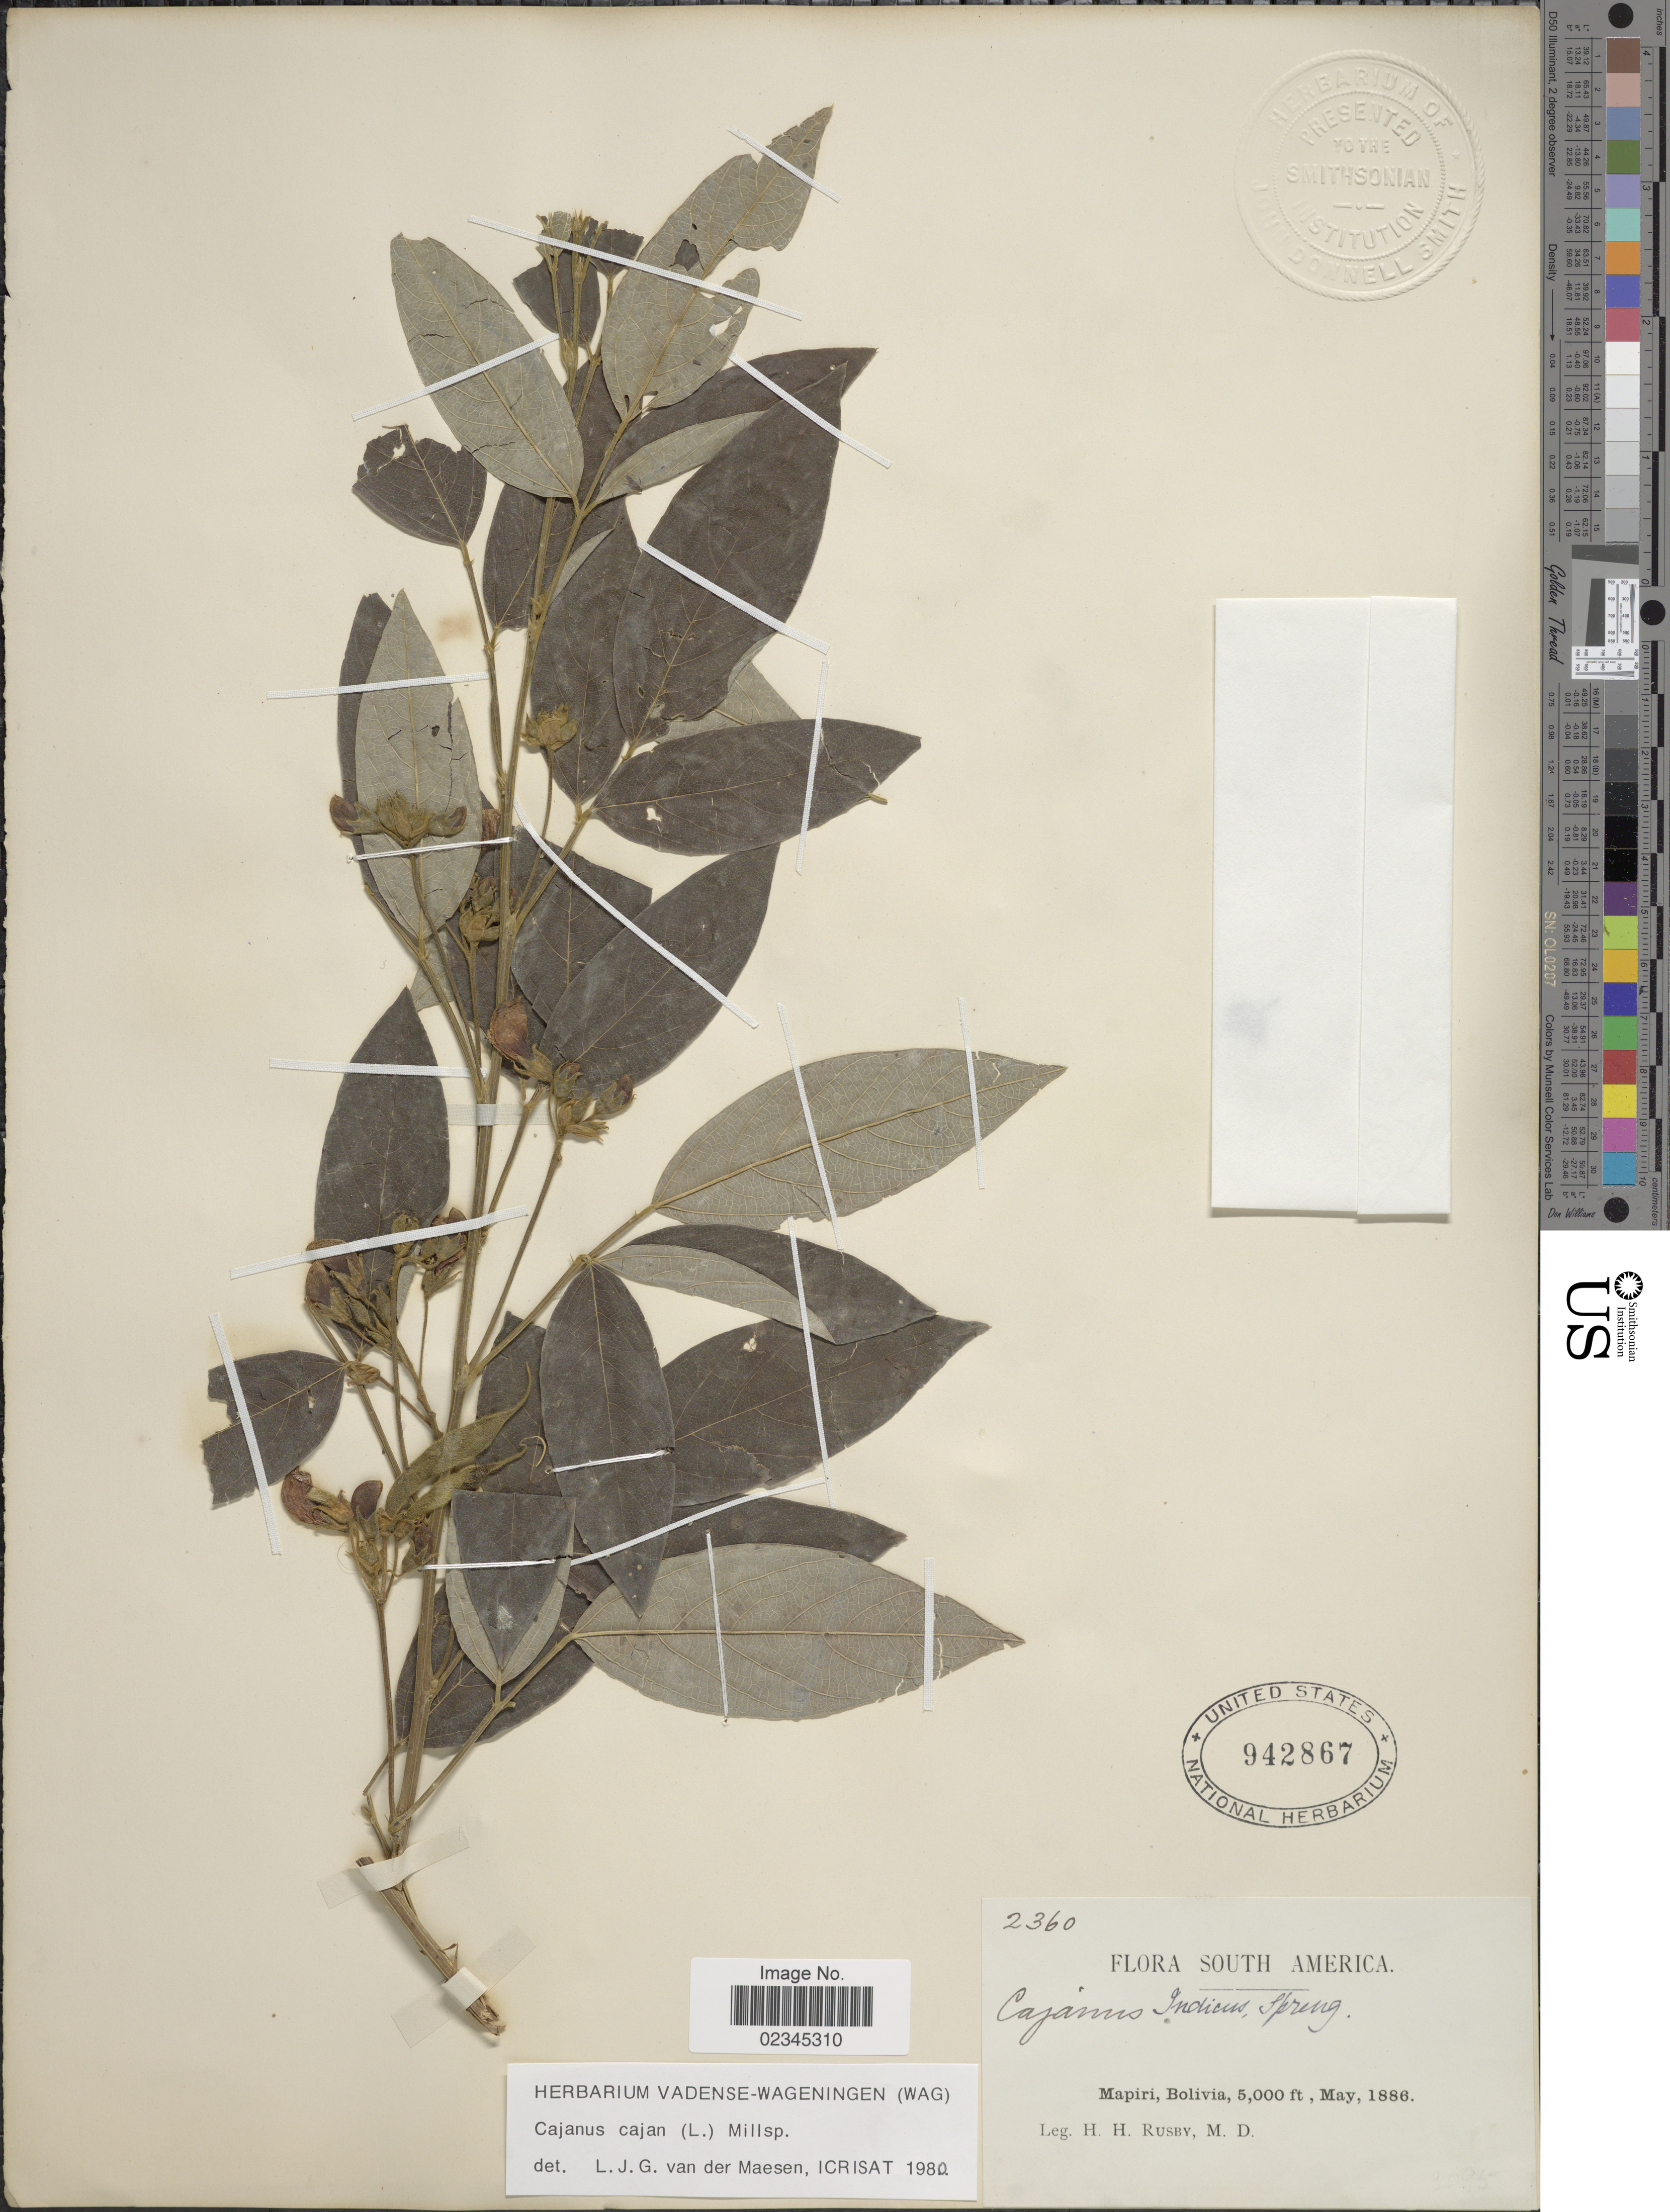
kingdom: Plantae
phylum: Tracheophyta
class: Magnoliopsida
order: Fabales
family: Fabaceae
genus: Cajanus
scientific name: Cajanus cajan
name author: (L.) Huth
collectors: H. H. Rusby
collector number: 2360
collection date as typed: May, 1886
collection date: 1886-05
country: Bolivia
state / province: La Páz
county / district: Larecaja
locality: Mapiri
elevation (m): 1524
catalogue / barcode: US 942867